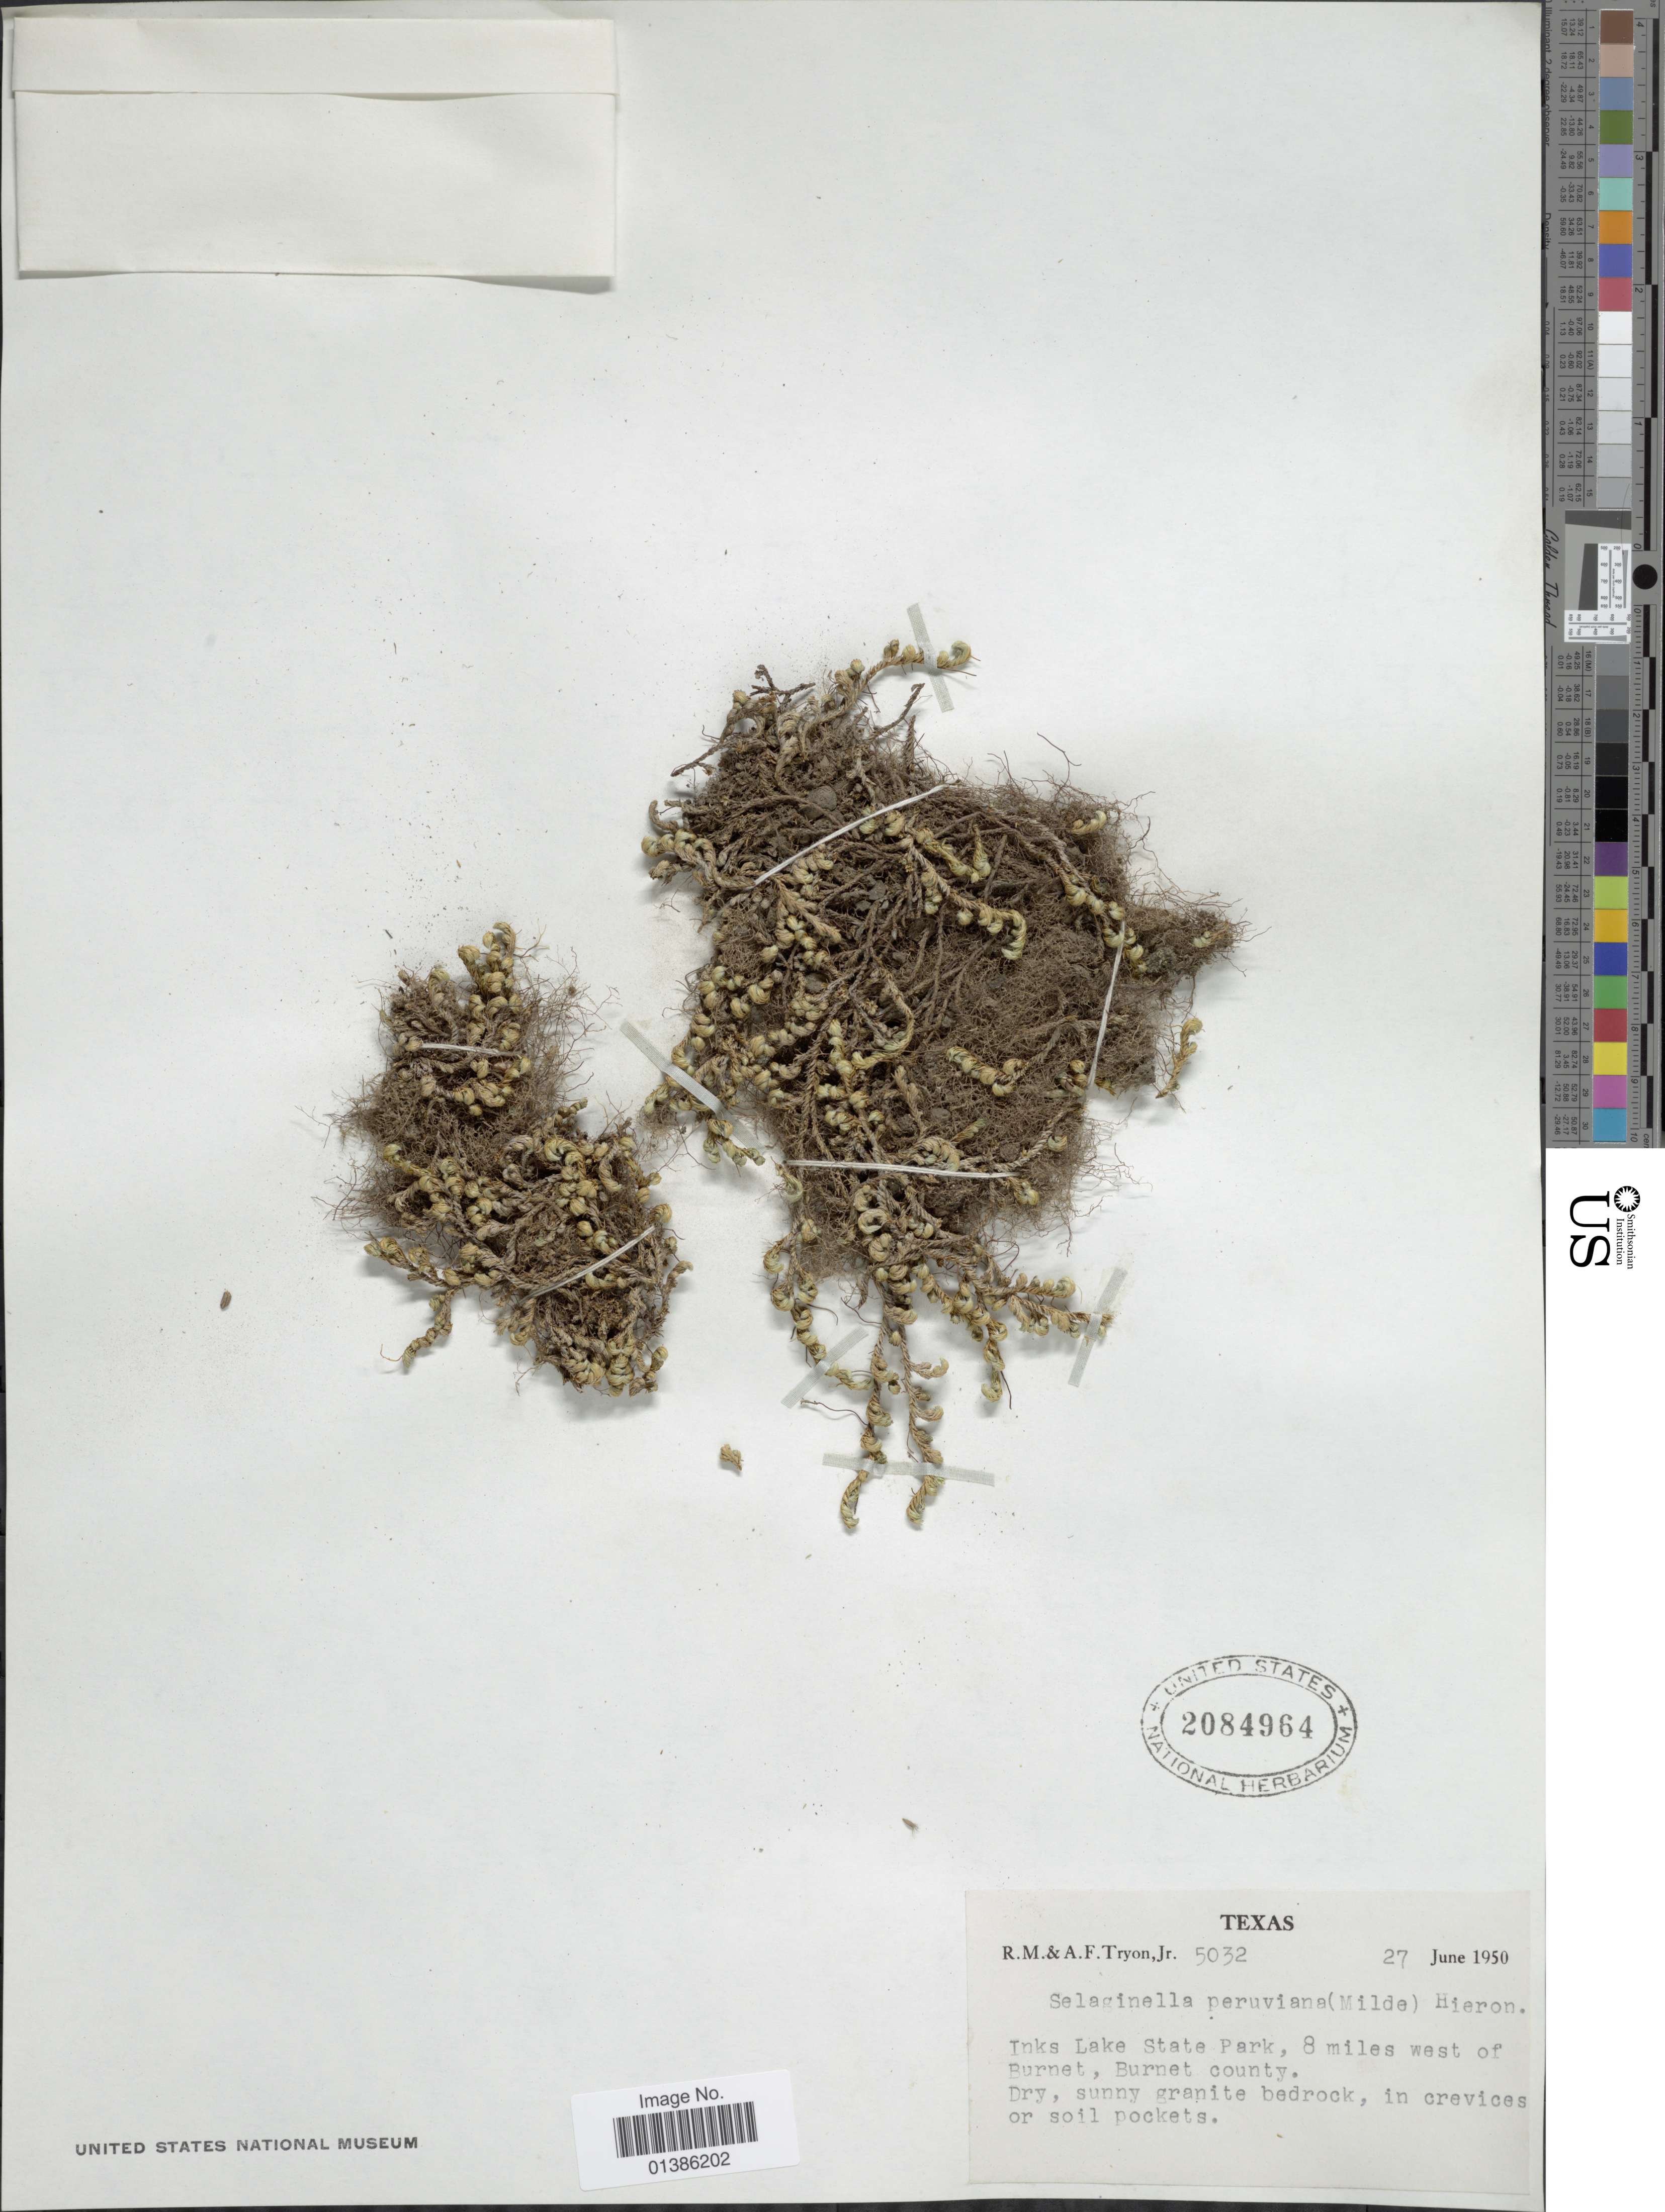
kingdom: Plantae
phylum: Tracheophyta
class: Lycopodiopsida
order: Selaginellales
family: Selaginellaceae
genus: Selaginella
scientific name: Selaginella peruviana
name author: (Milde) Hieron.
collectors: R. M. Tryon & A. F. Tryon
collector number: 5032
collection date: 1950-06-27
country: United States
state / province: Texas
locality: Inks Lake State Park, 8 miles west of Burnet, Burnet county.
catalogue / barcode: US 2084964